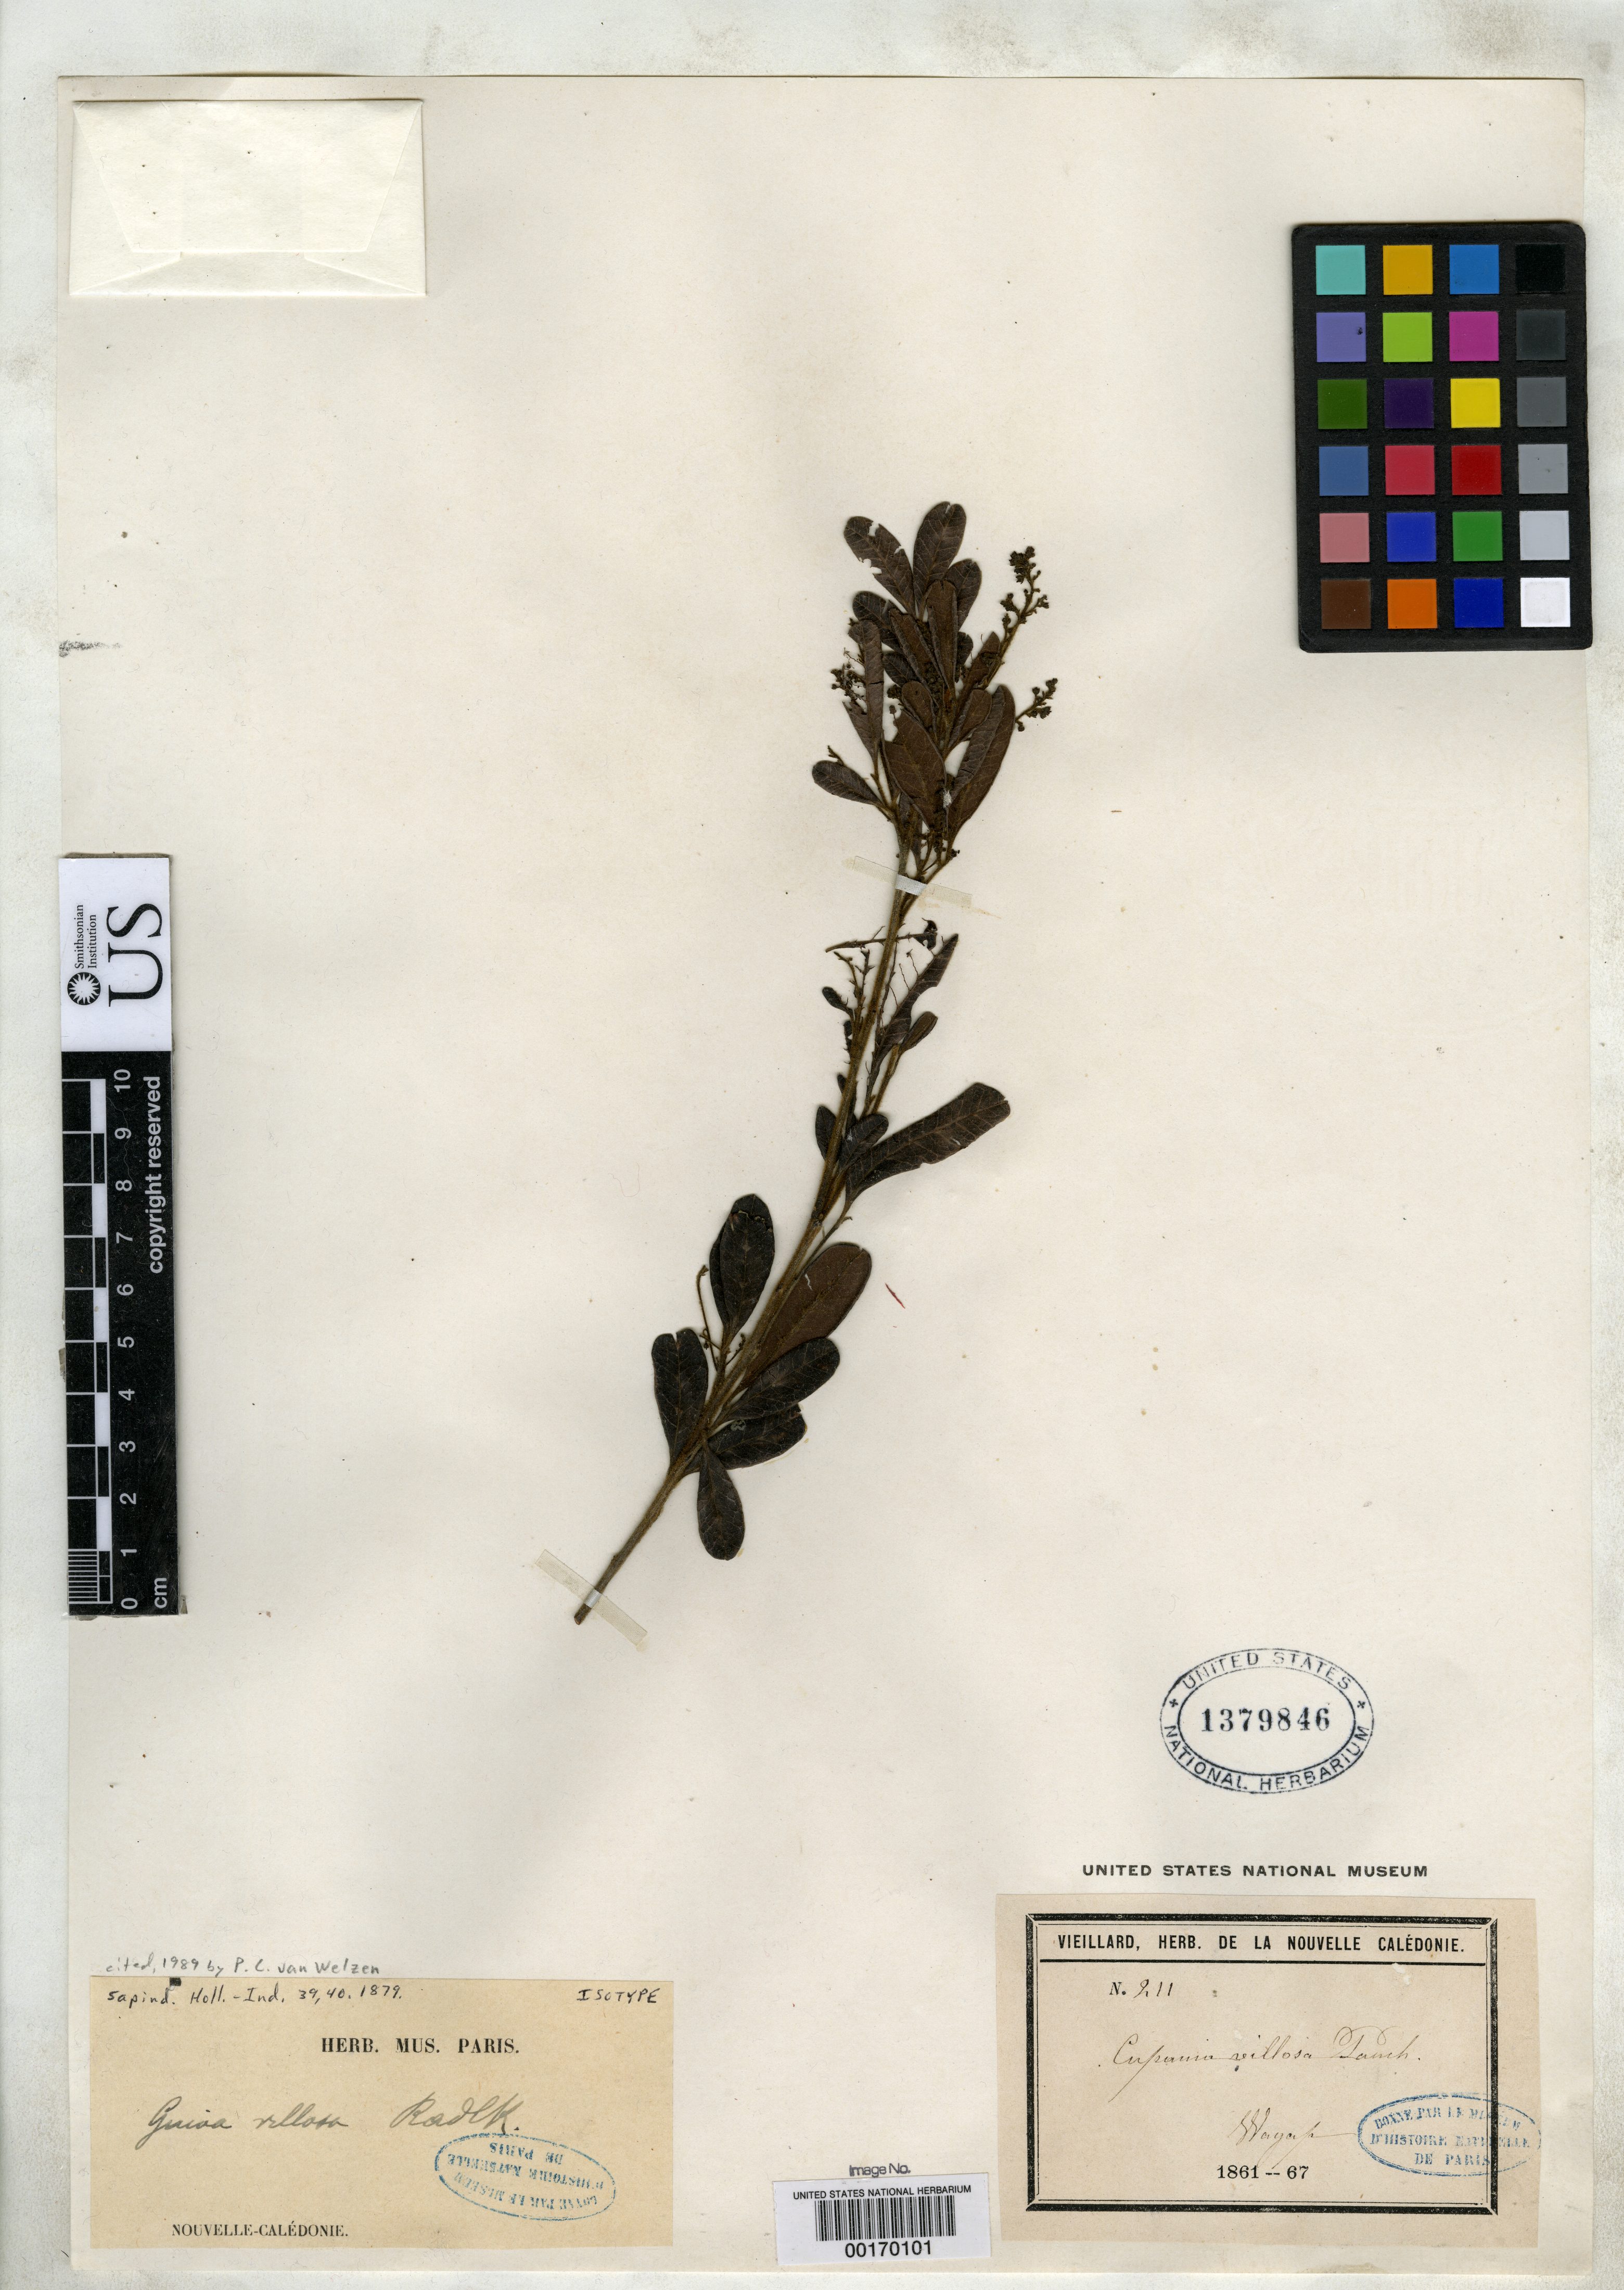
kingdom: Plantae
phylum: Tracheophyta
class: Magnoliopsida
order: Sapindales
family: Sapindaceae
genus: Guioa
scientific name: Guioa villosa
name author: Radlk.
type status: Isotype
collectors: E. Viellard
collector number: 211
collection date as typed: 1861 to -- --- 1867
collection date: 1861/1867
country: New Caledonia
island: New Caledonia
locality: Wayap.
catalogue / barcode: US 1379846